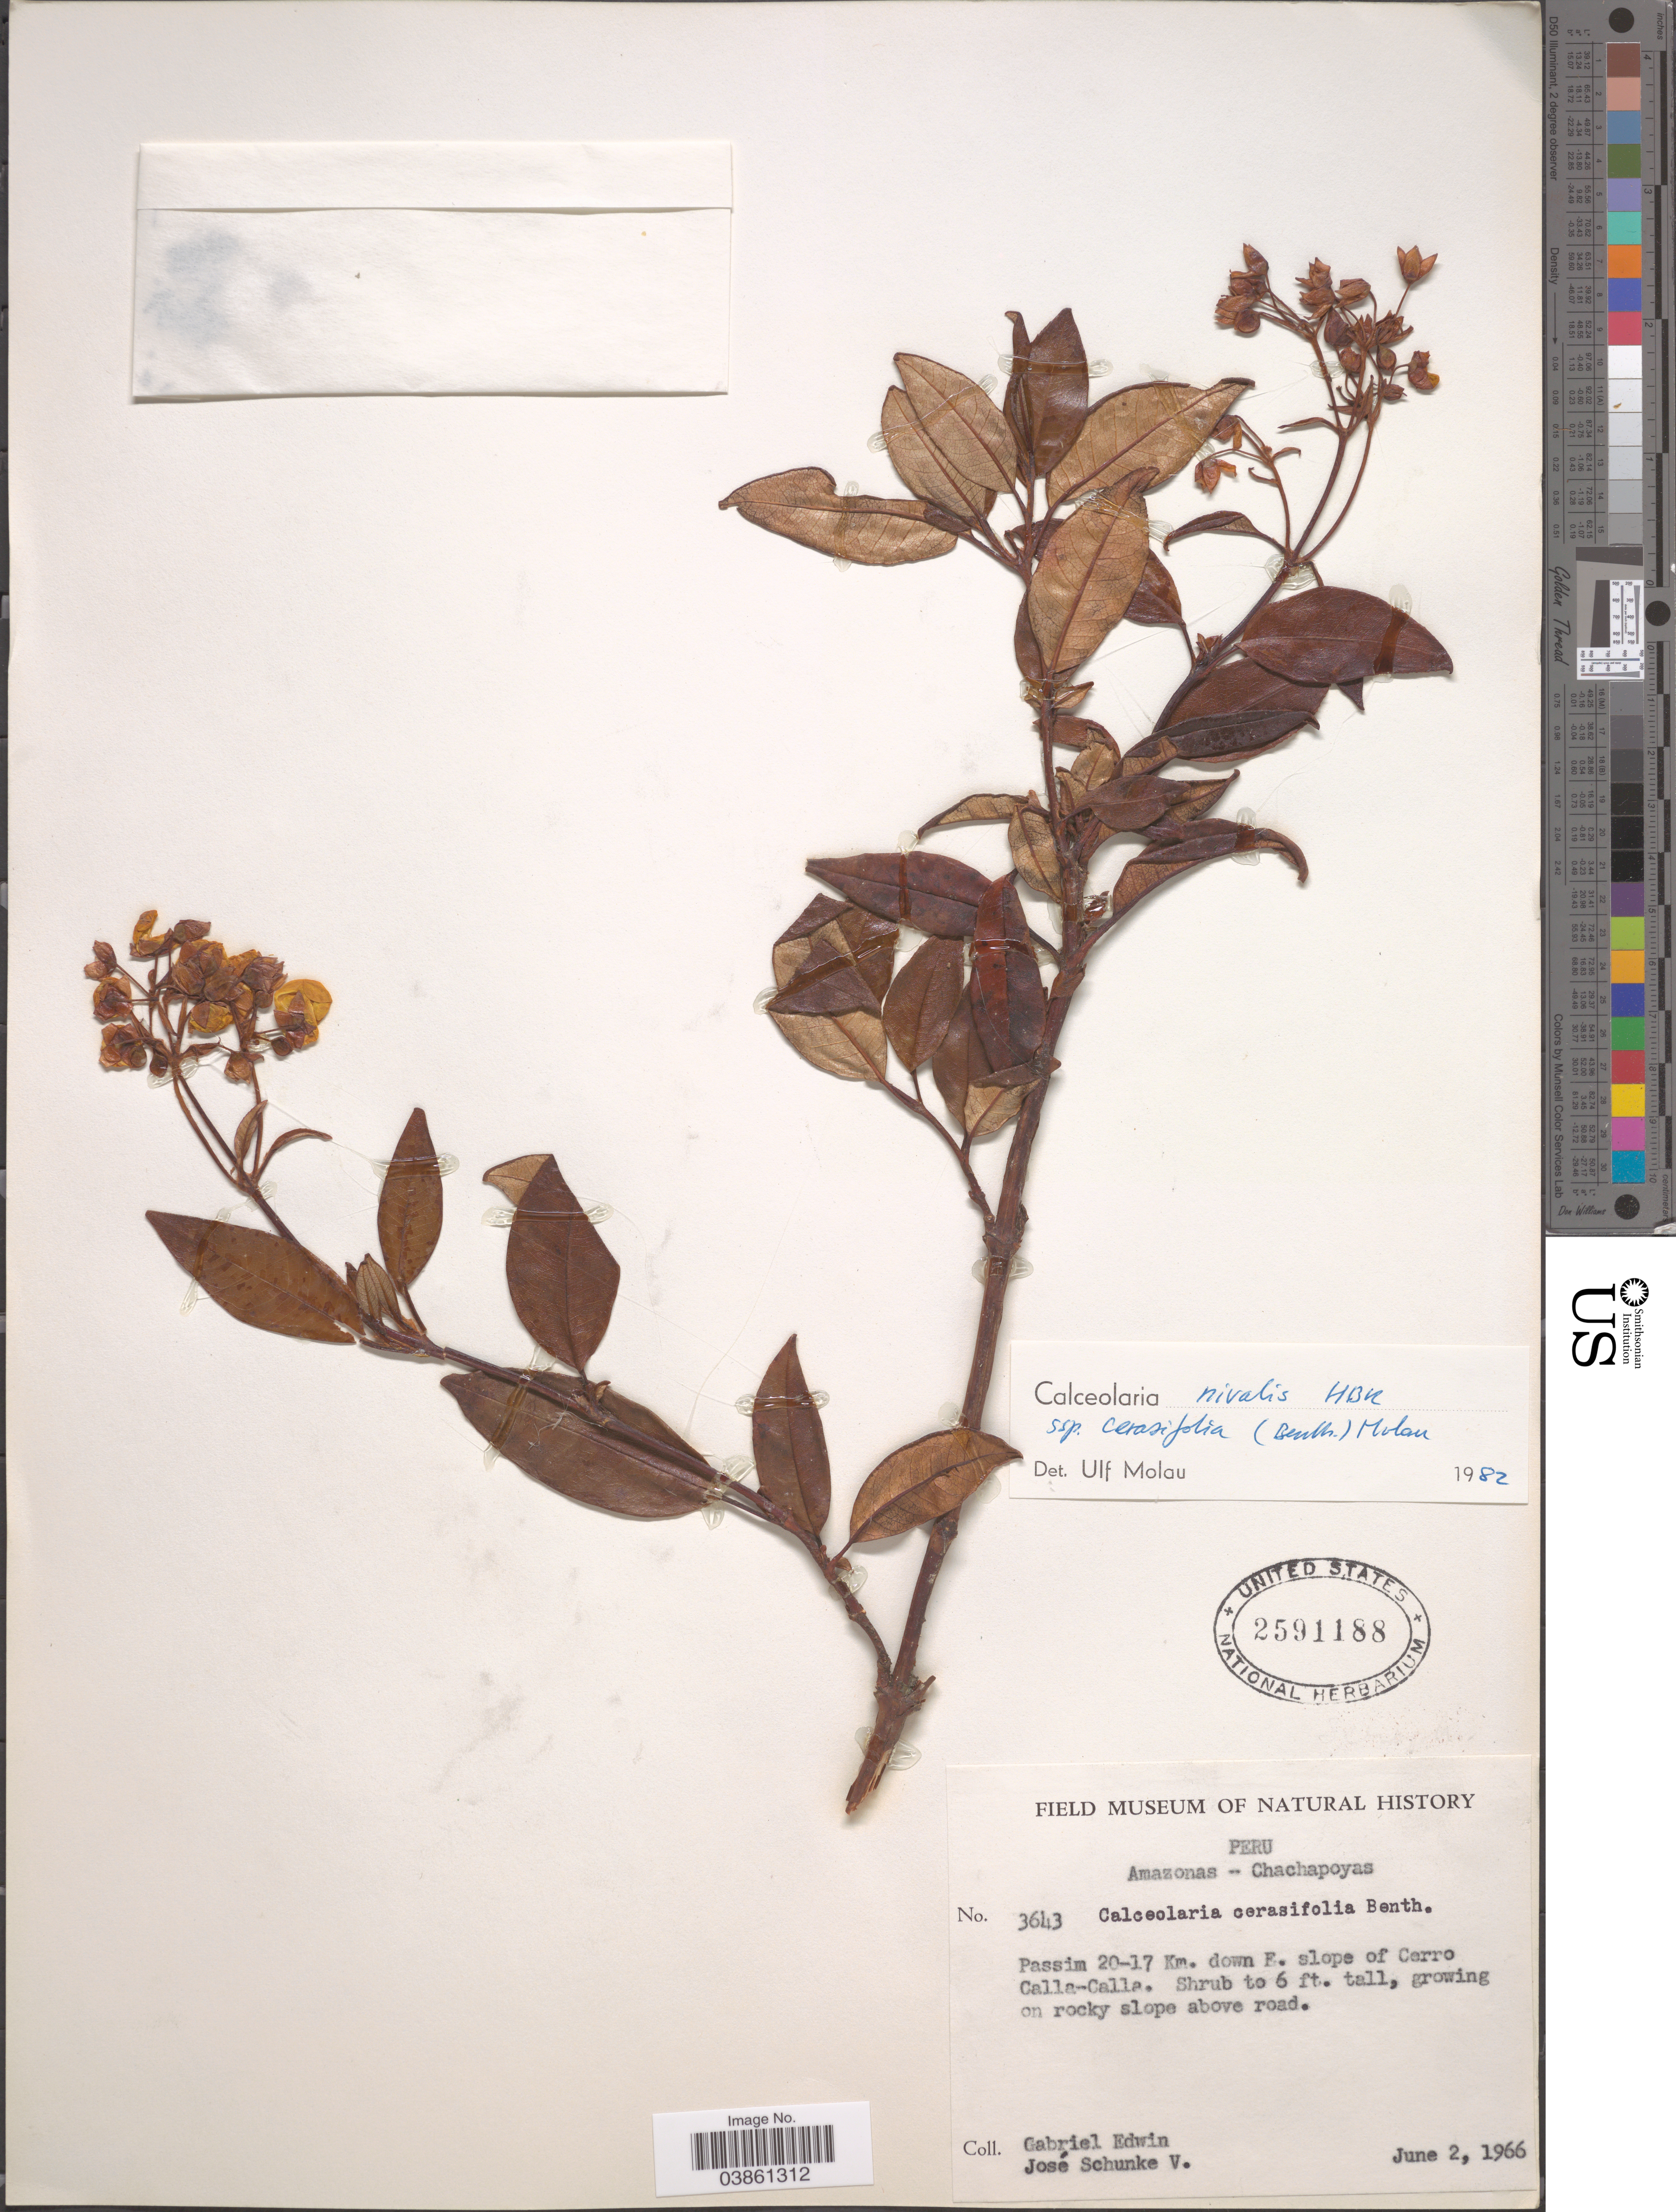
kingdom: Plantae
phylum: Tracheophyta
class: Magnoliopsida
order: Lamiales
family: Calceolariaceae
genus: Calceolaria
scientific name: Calceolaria nivalis subsp. cerasifolia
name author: (Benth.) Molau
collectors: G. Edwin & J. Schunke Vigo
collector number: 3643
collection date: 1966-06-02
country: Peru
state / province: Amazonas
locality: Chachapoyas. Passim 20-17 Km. down E. slope of Cerro Calla-Calla.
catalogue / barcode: US 2591188